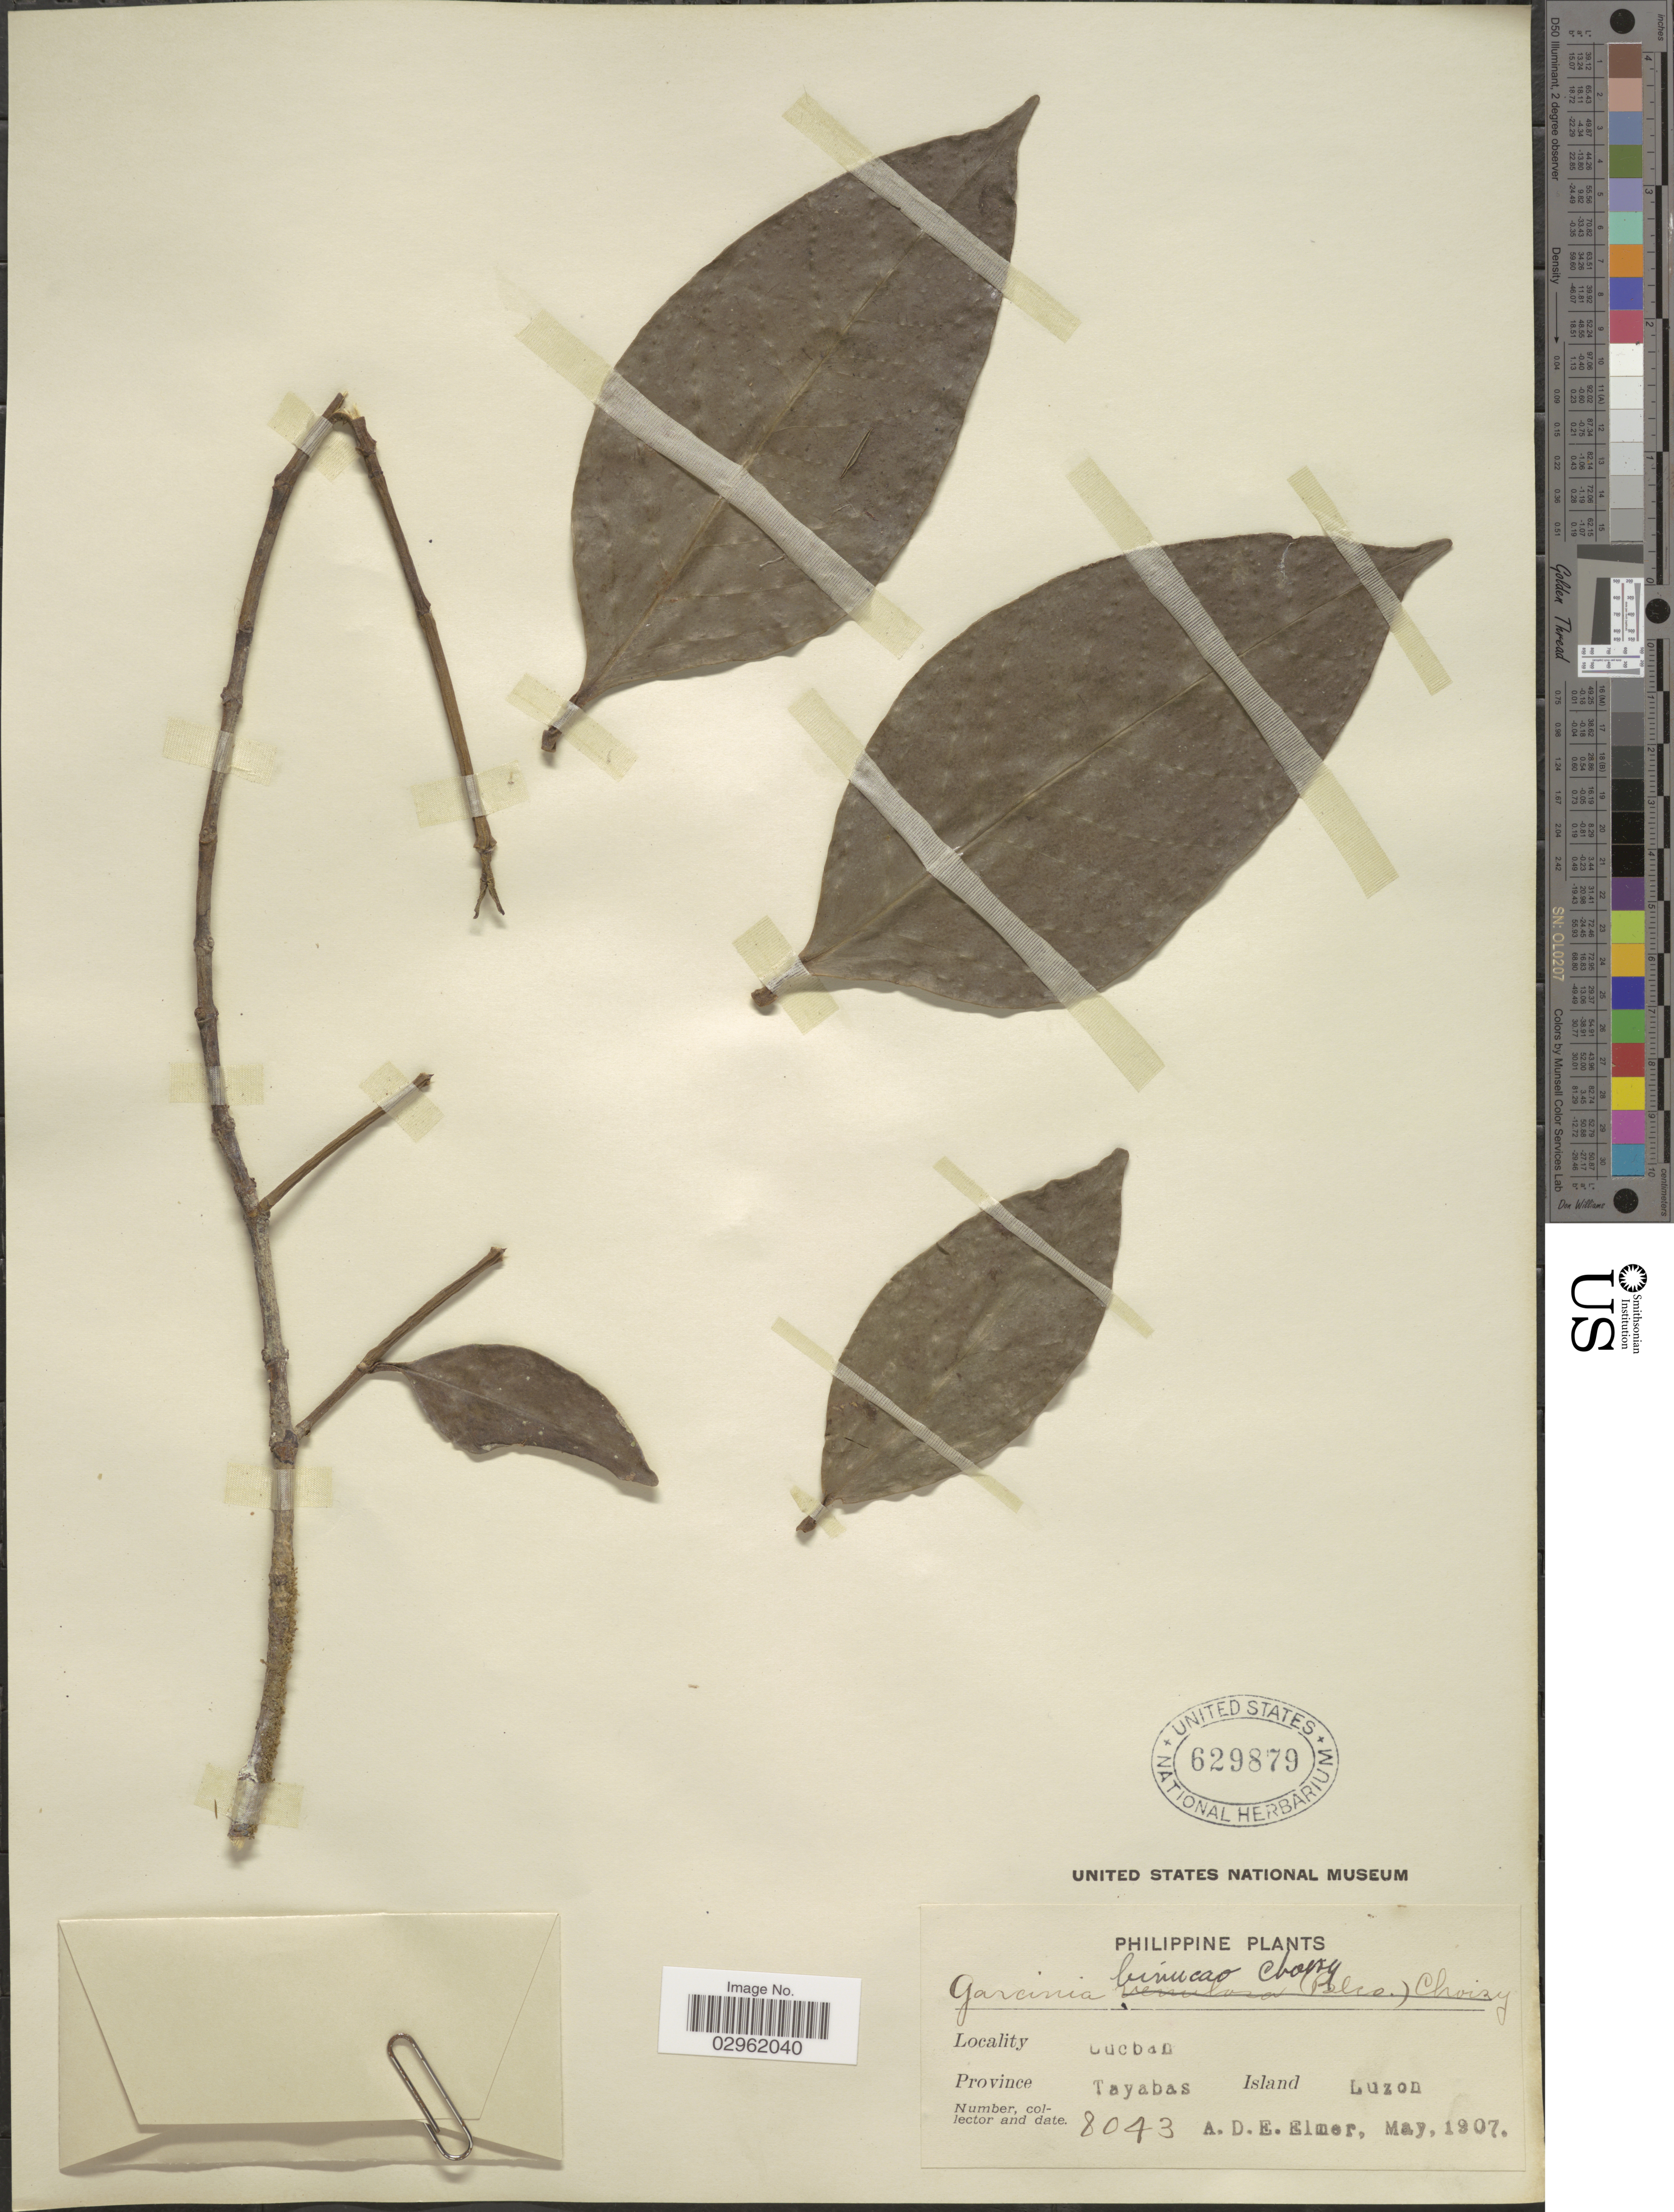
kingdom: Plantae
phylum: Tracheophyta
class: Magnoliopsida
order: Malpighiales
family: Clusiaceae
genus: Garcinia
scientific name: Garcinia binucao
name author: (Blanco) Choisy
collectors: A. D. E. Elmer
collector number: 8043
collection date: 1907-05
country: Philippines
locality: Lucban. Province Tayabas. Island Luzon.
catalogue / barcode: US 629879